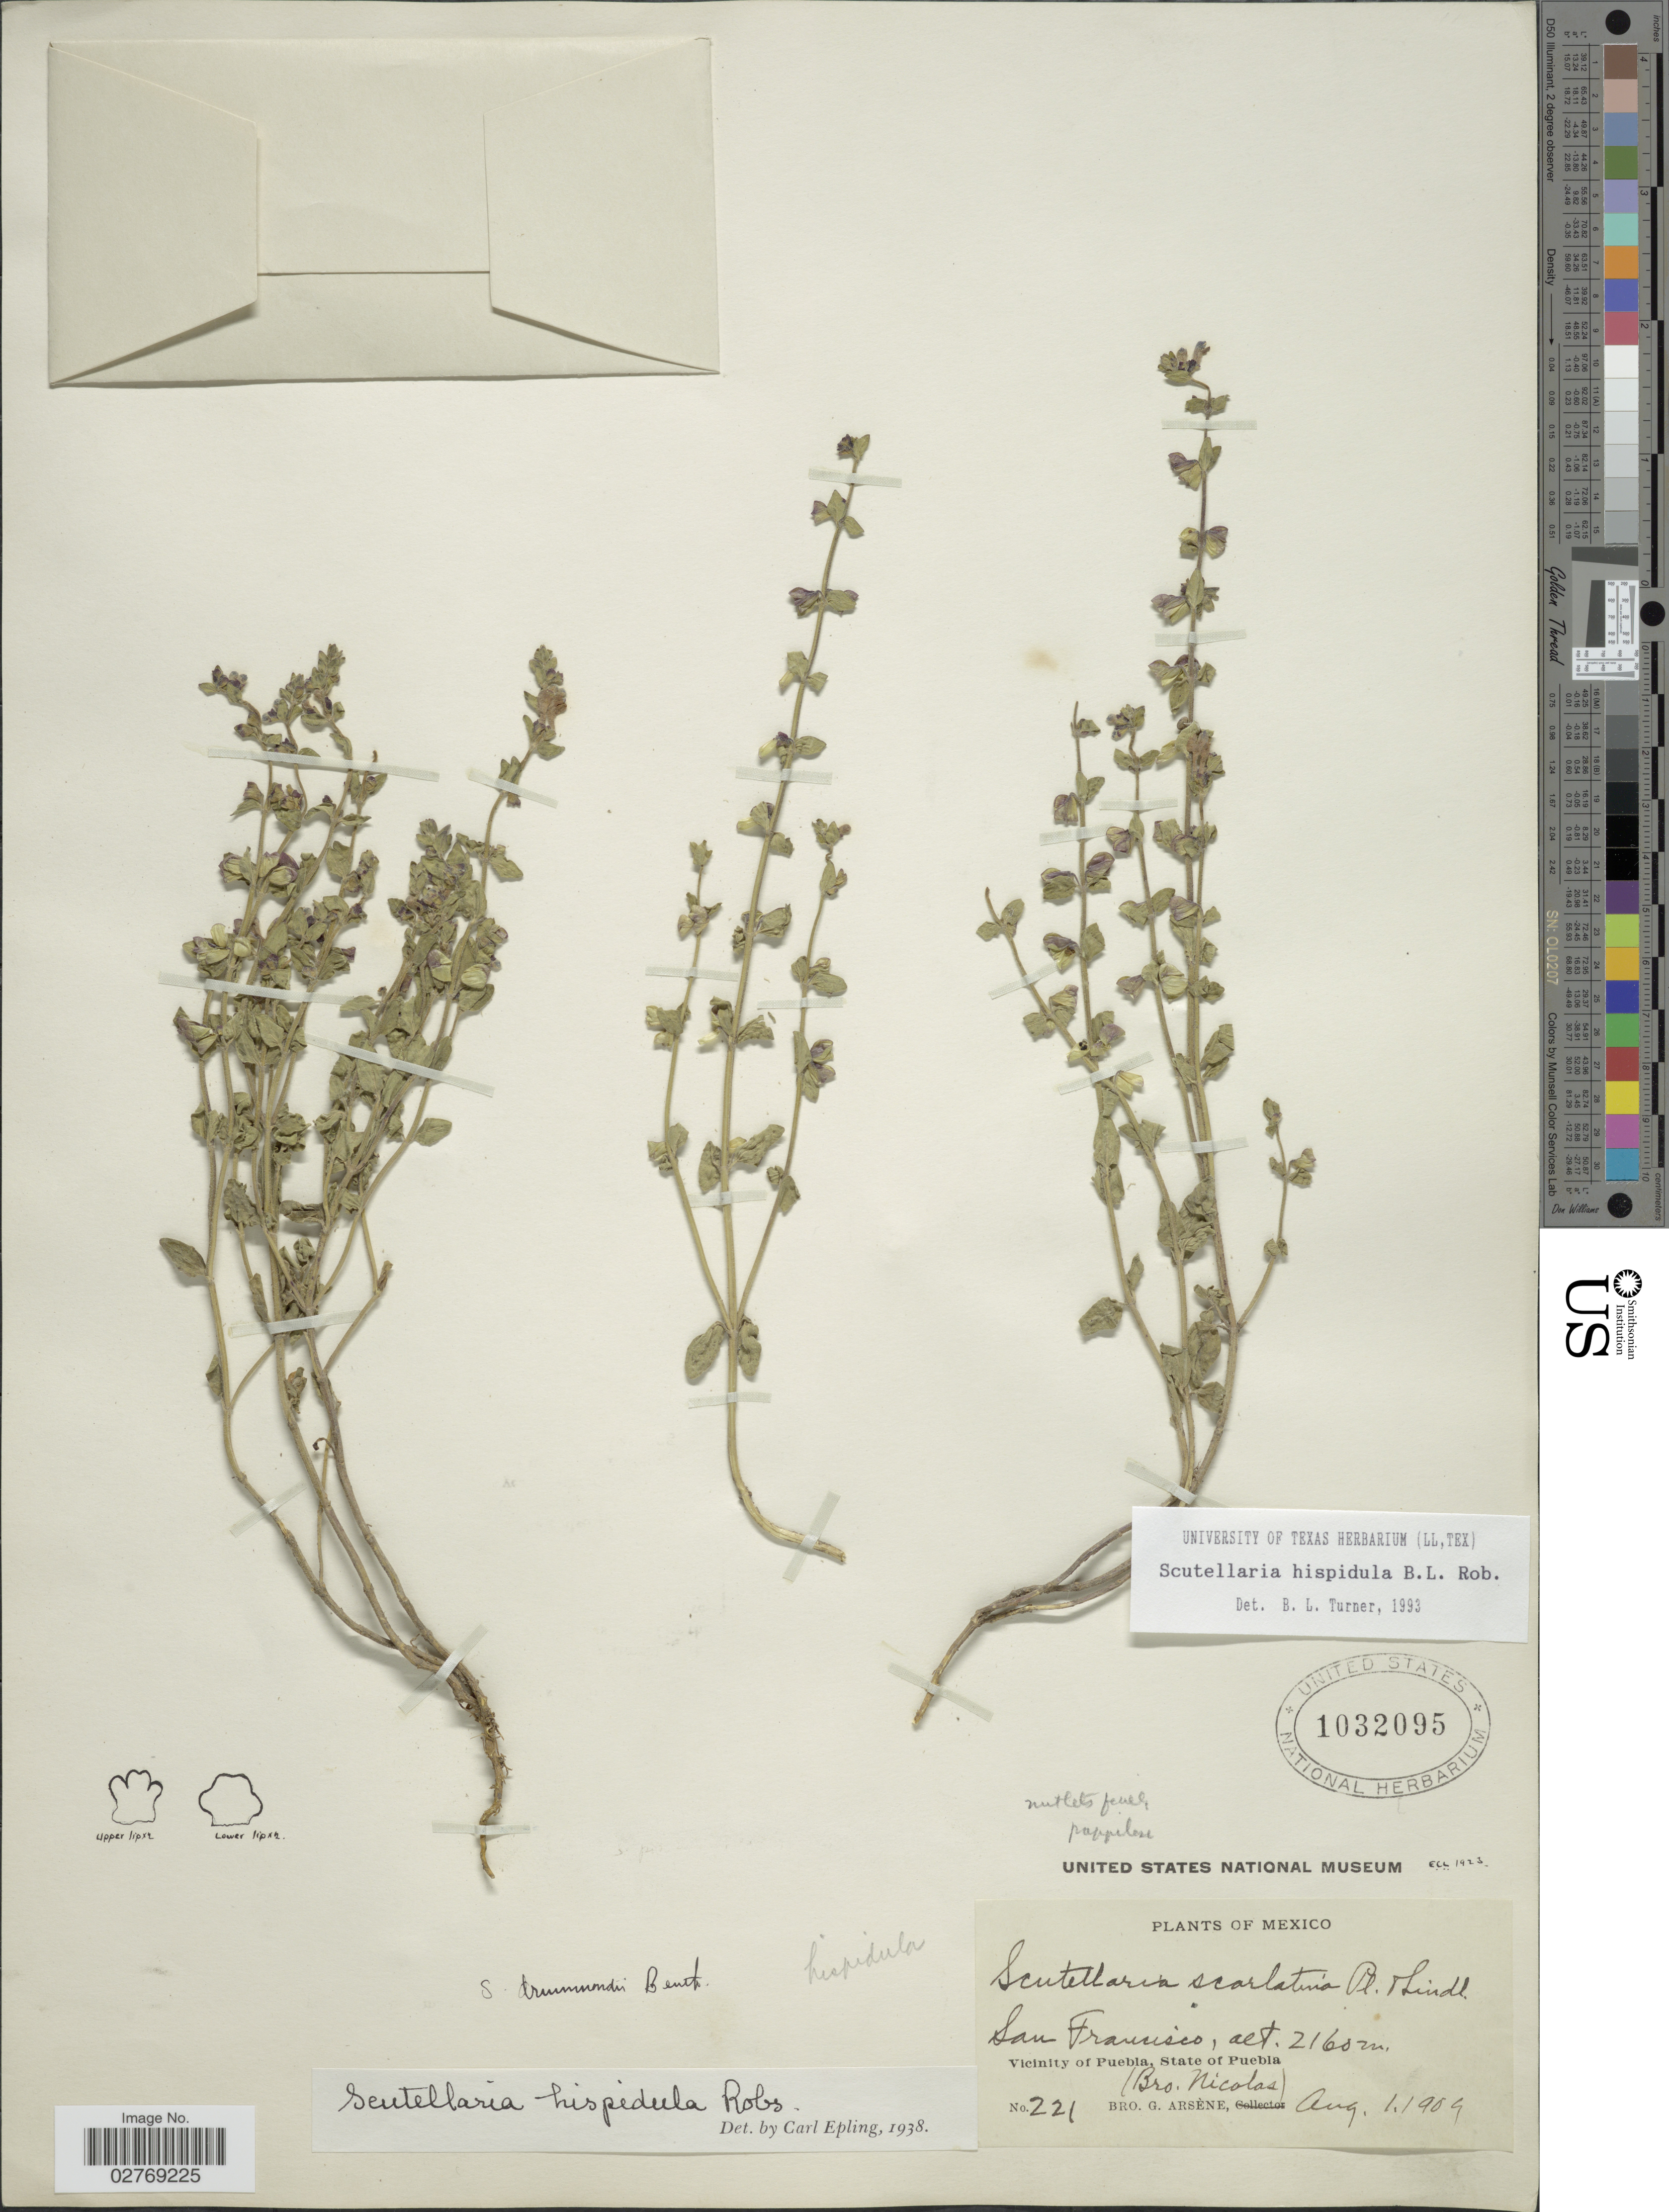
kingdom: Plantae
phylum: Tracheophyta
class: Magnoliopsida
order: Lamiales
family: Lamiaceae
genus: Scutellaria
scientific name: Scutellaria hispidula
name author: B.L. Rob.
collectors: Bro. G. Arsène & Bro. Nicolas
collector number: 221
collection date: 1909-08-01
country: Mexico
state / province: Puebla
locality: San Francisco. Vicinity of Puebla.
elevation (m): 2160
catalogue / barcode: US 1032095